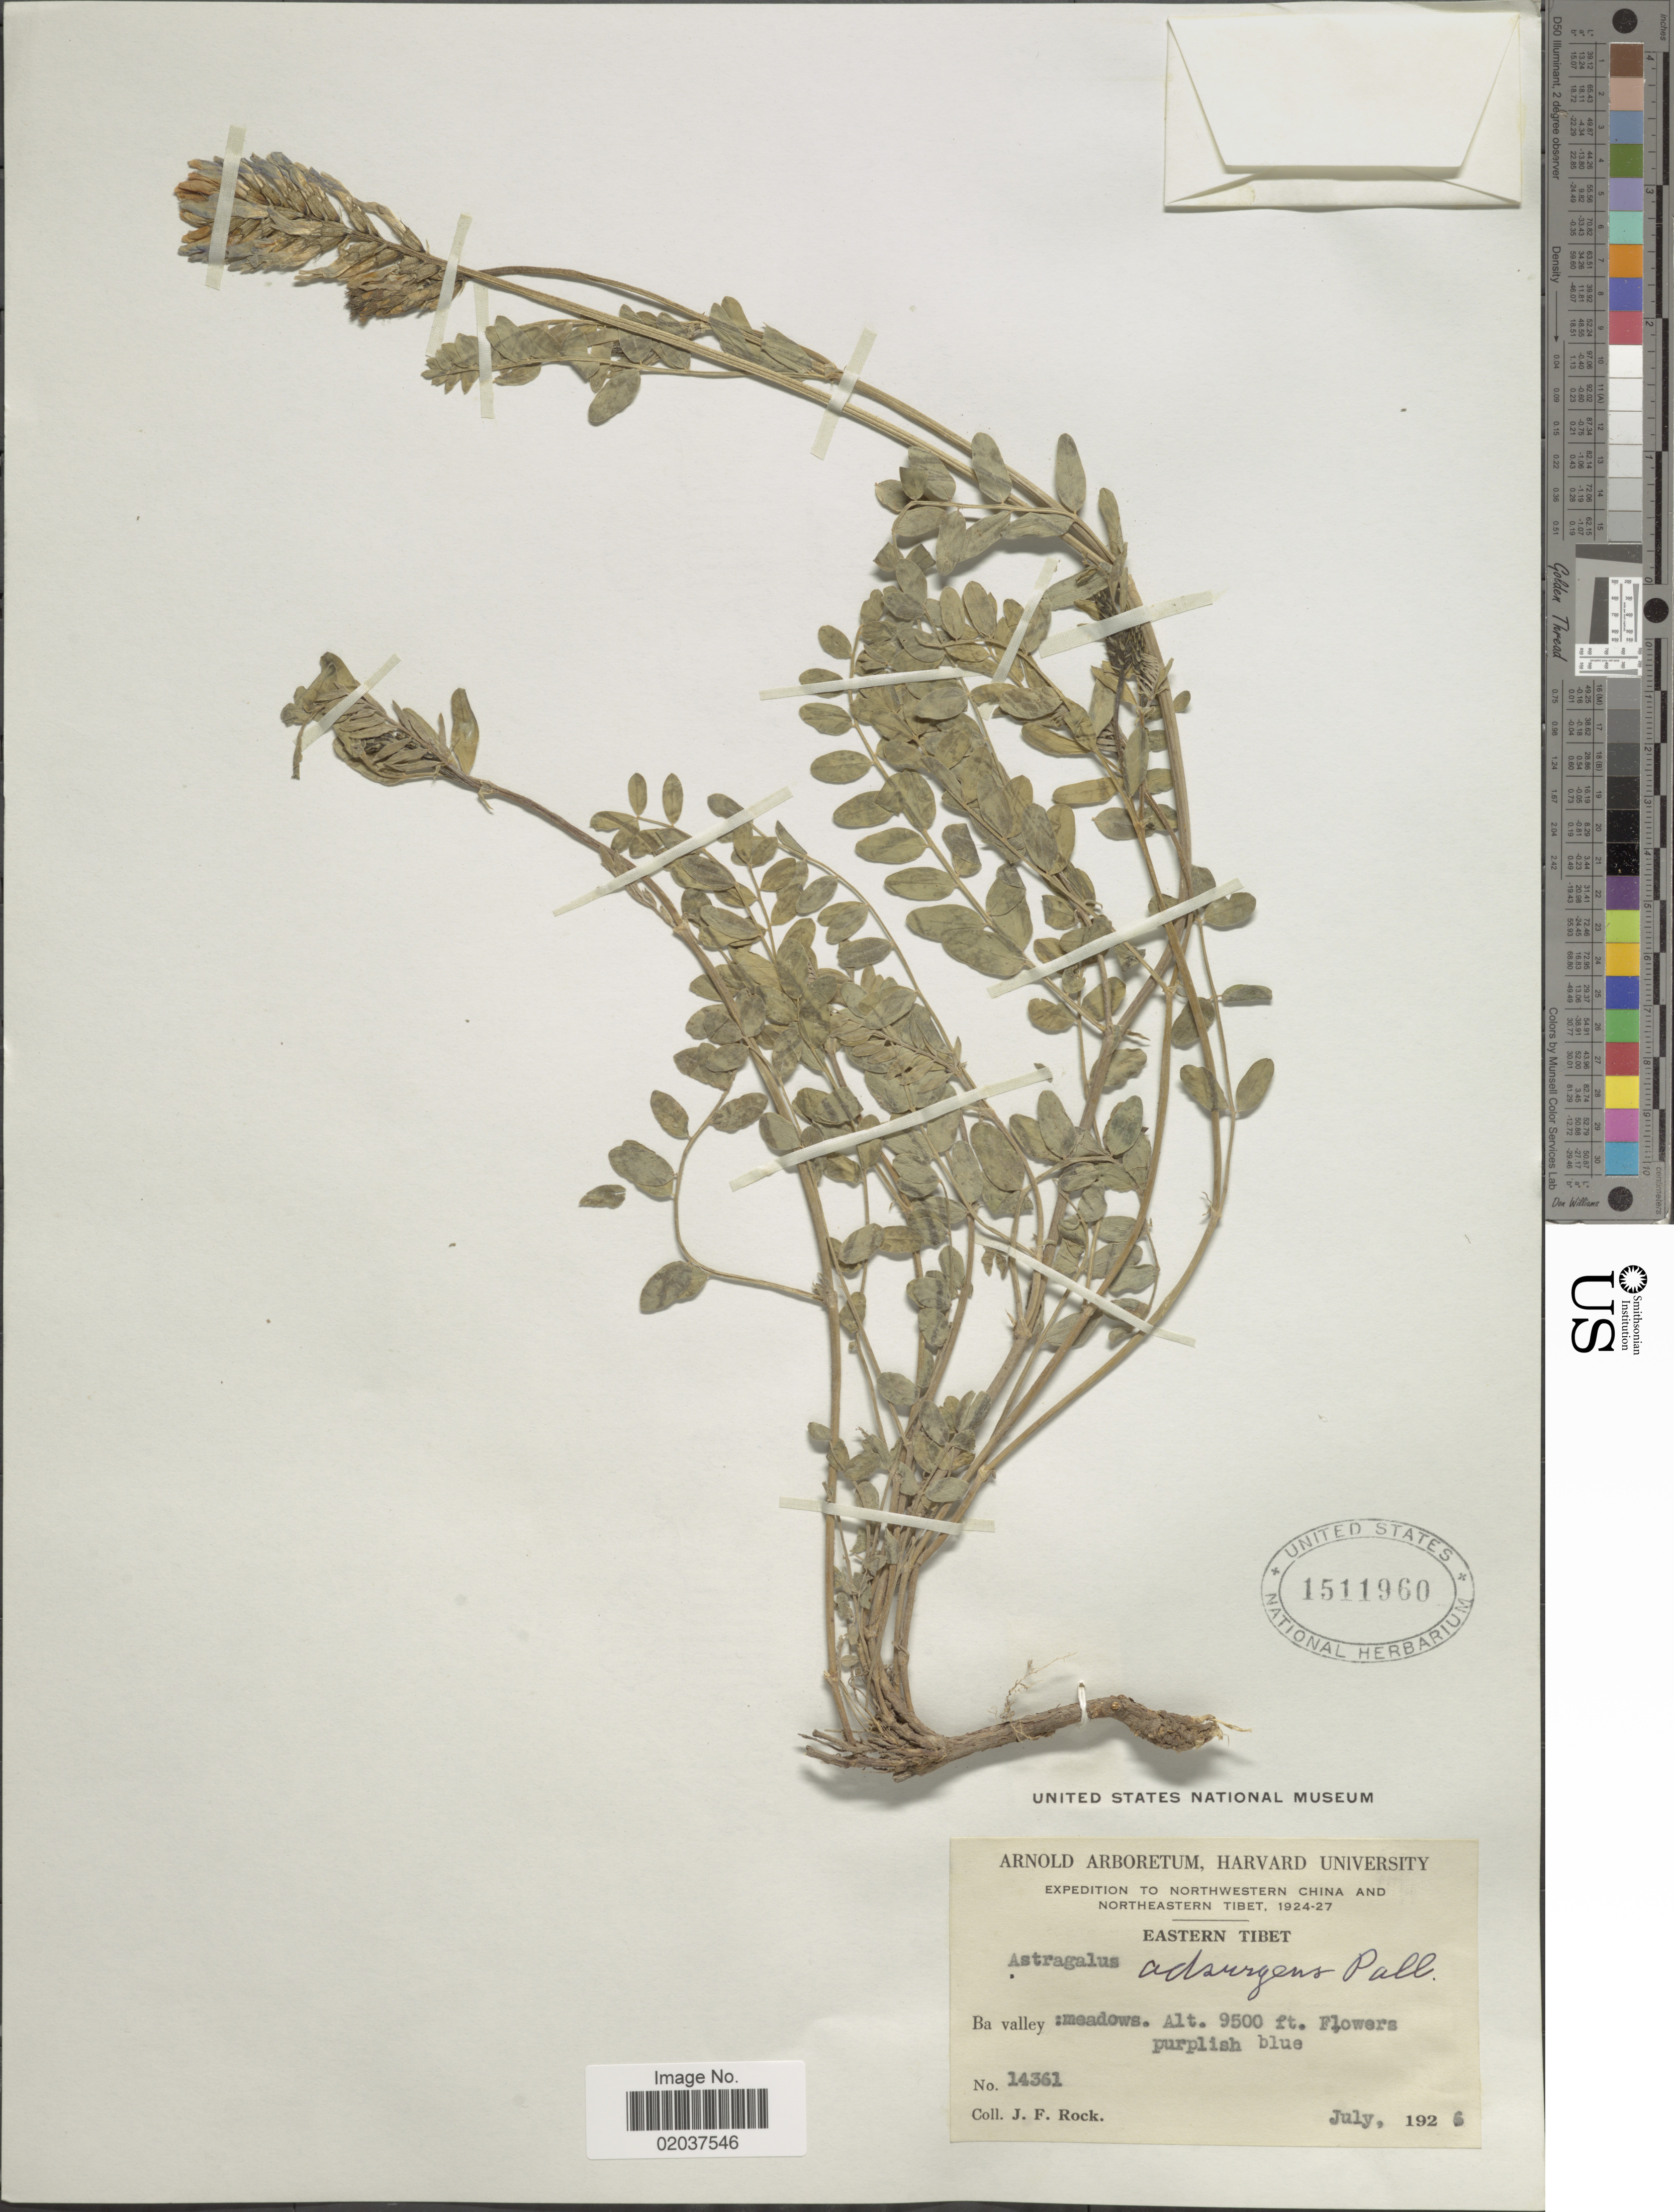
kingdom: Plantae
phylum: Tracheophyta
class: Magnoliopsida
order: Fabales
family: Fabaceae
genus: Astragalus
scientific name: Astragalus adsurgens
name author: Pall.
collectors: J. Rock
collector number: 14361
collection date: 1926-07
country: China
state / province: Xizang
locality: Northwestern China and Northeastern Tibet, Ba valley, Eastern Tibet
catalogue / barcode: US 1511960